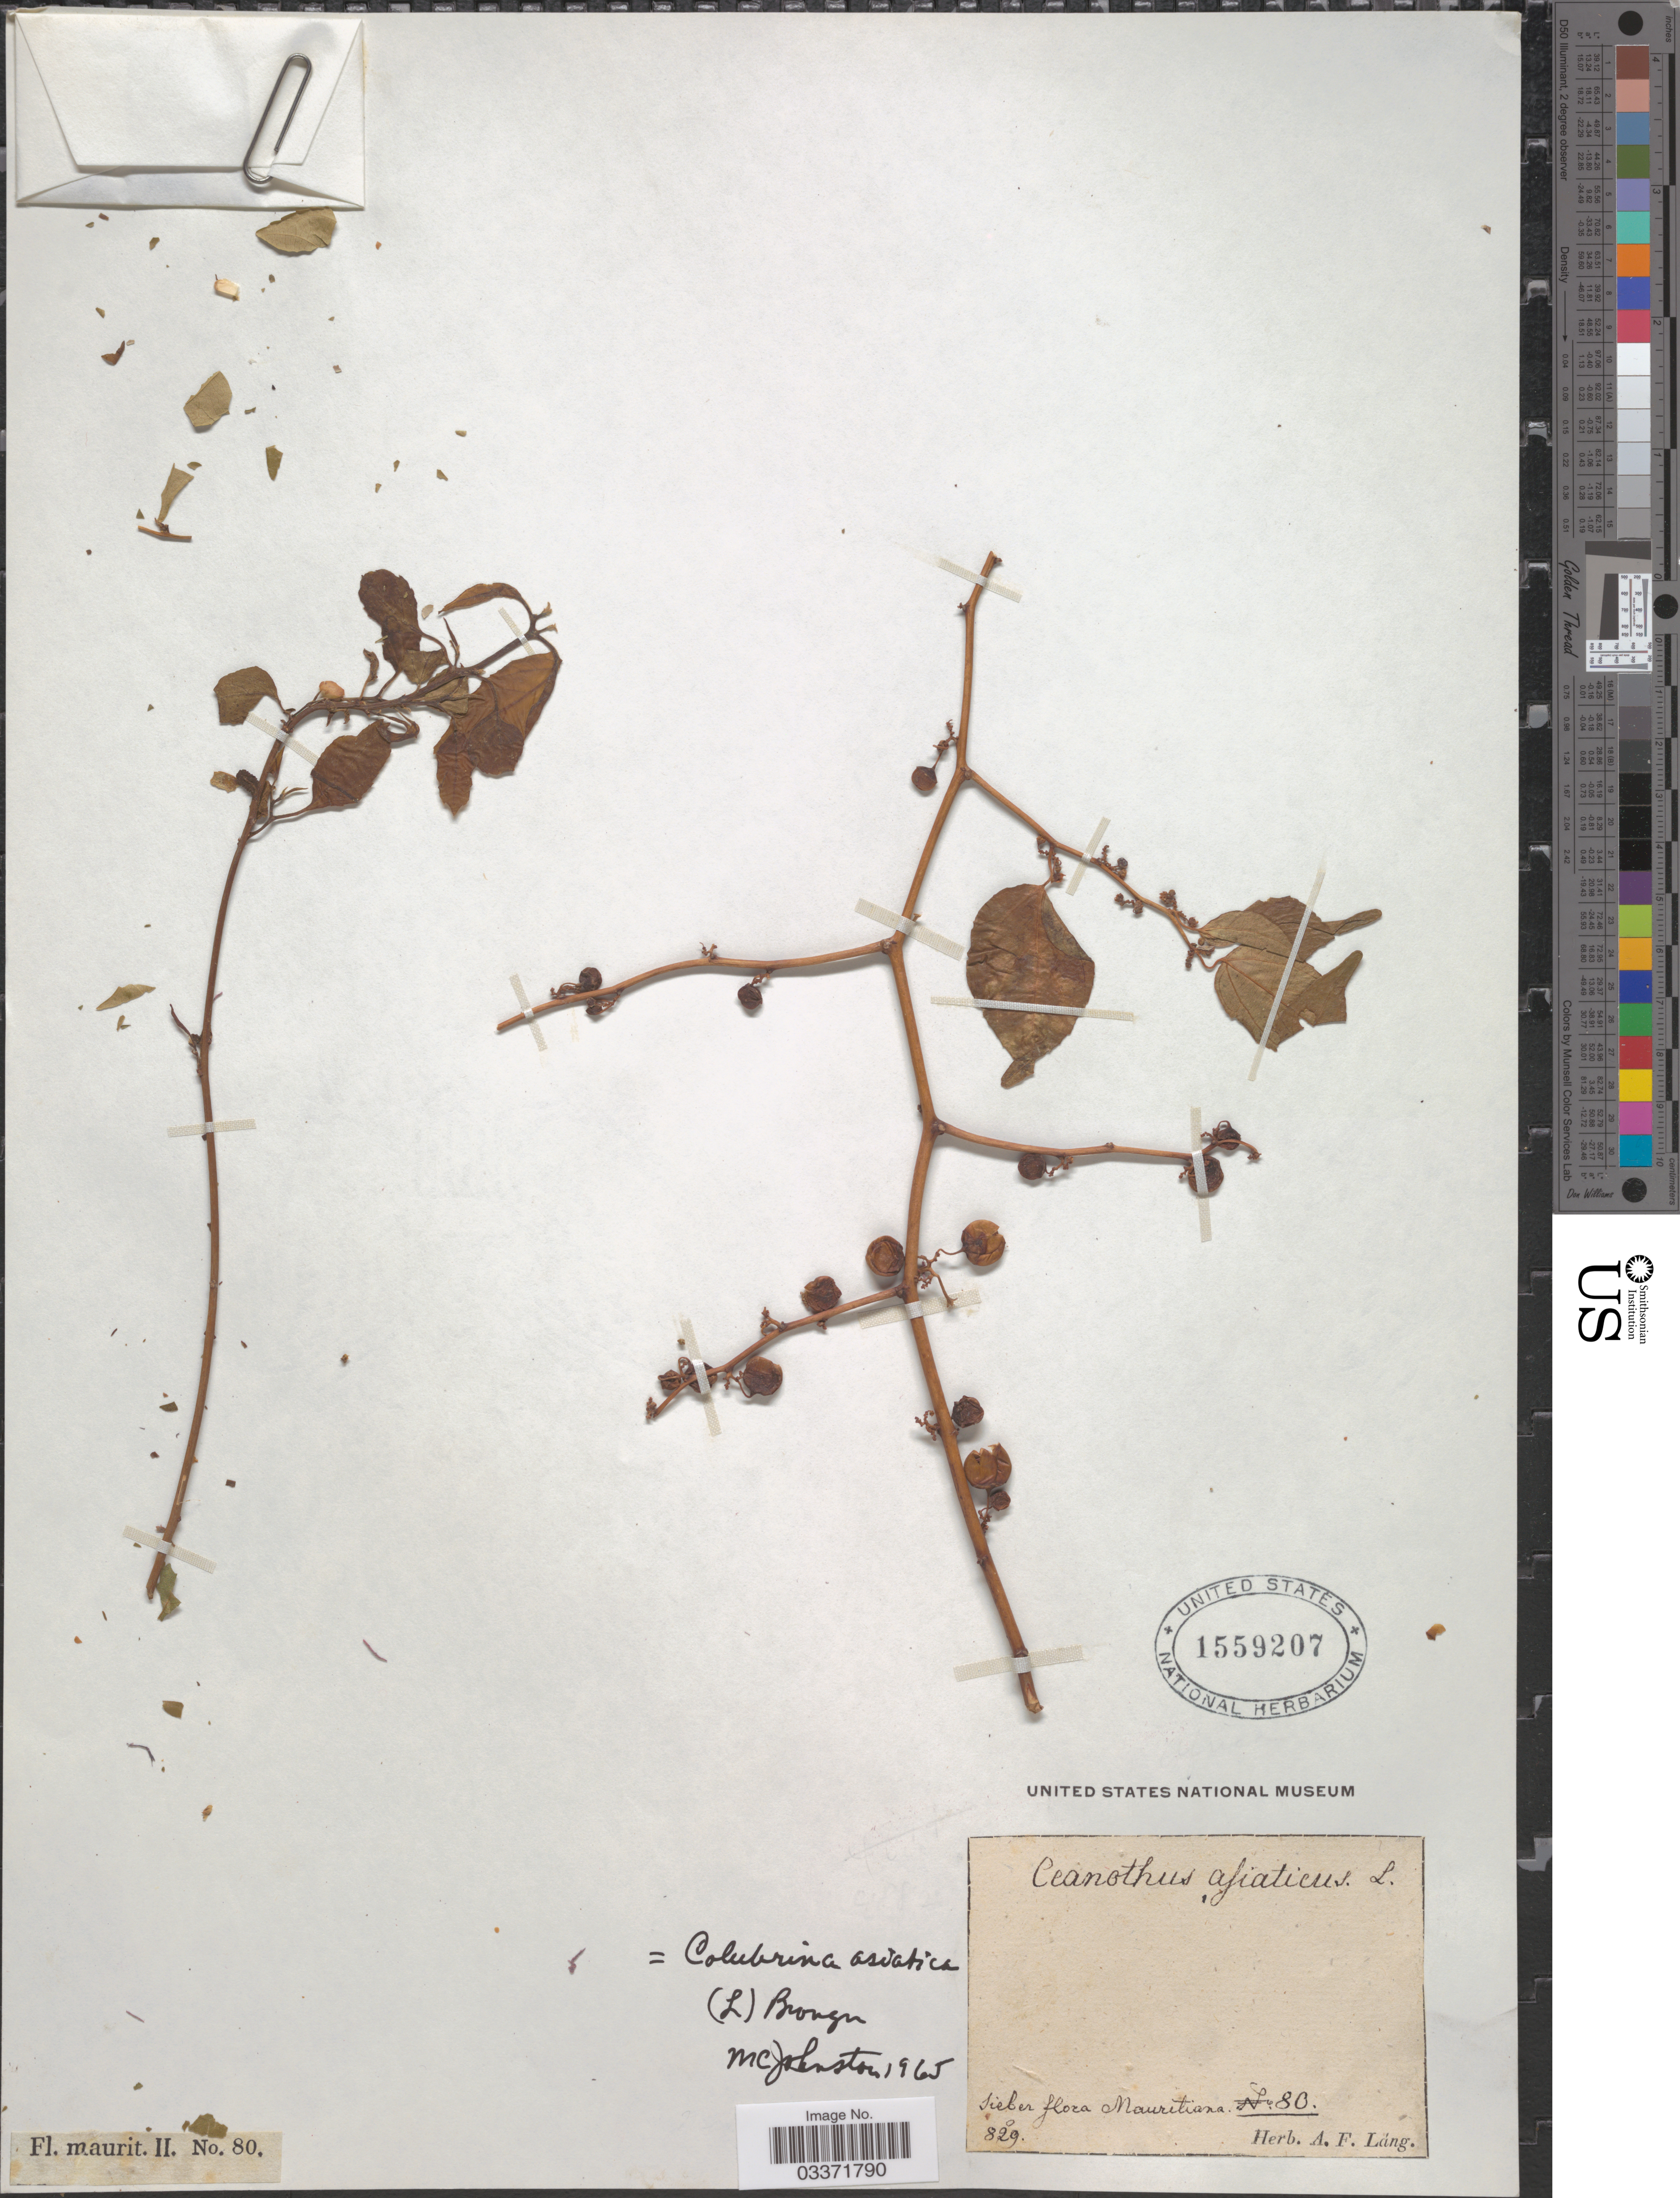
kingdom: Plantae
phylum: Tracheophyta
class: Magnoliopsida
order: Rosales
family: Rhamnaceae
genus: Colubrina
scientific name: Colubrina asiatica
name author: (L.) Brongn.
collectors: Ex herb. A. F. Lang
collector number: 829?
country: Mauritania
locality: Sieber flora Mauritiana.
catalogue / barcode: US 1559207